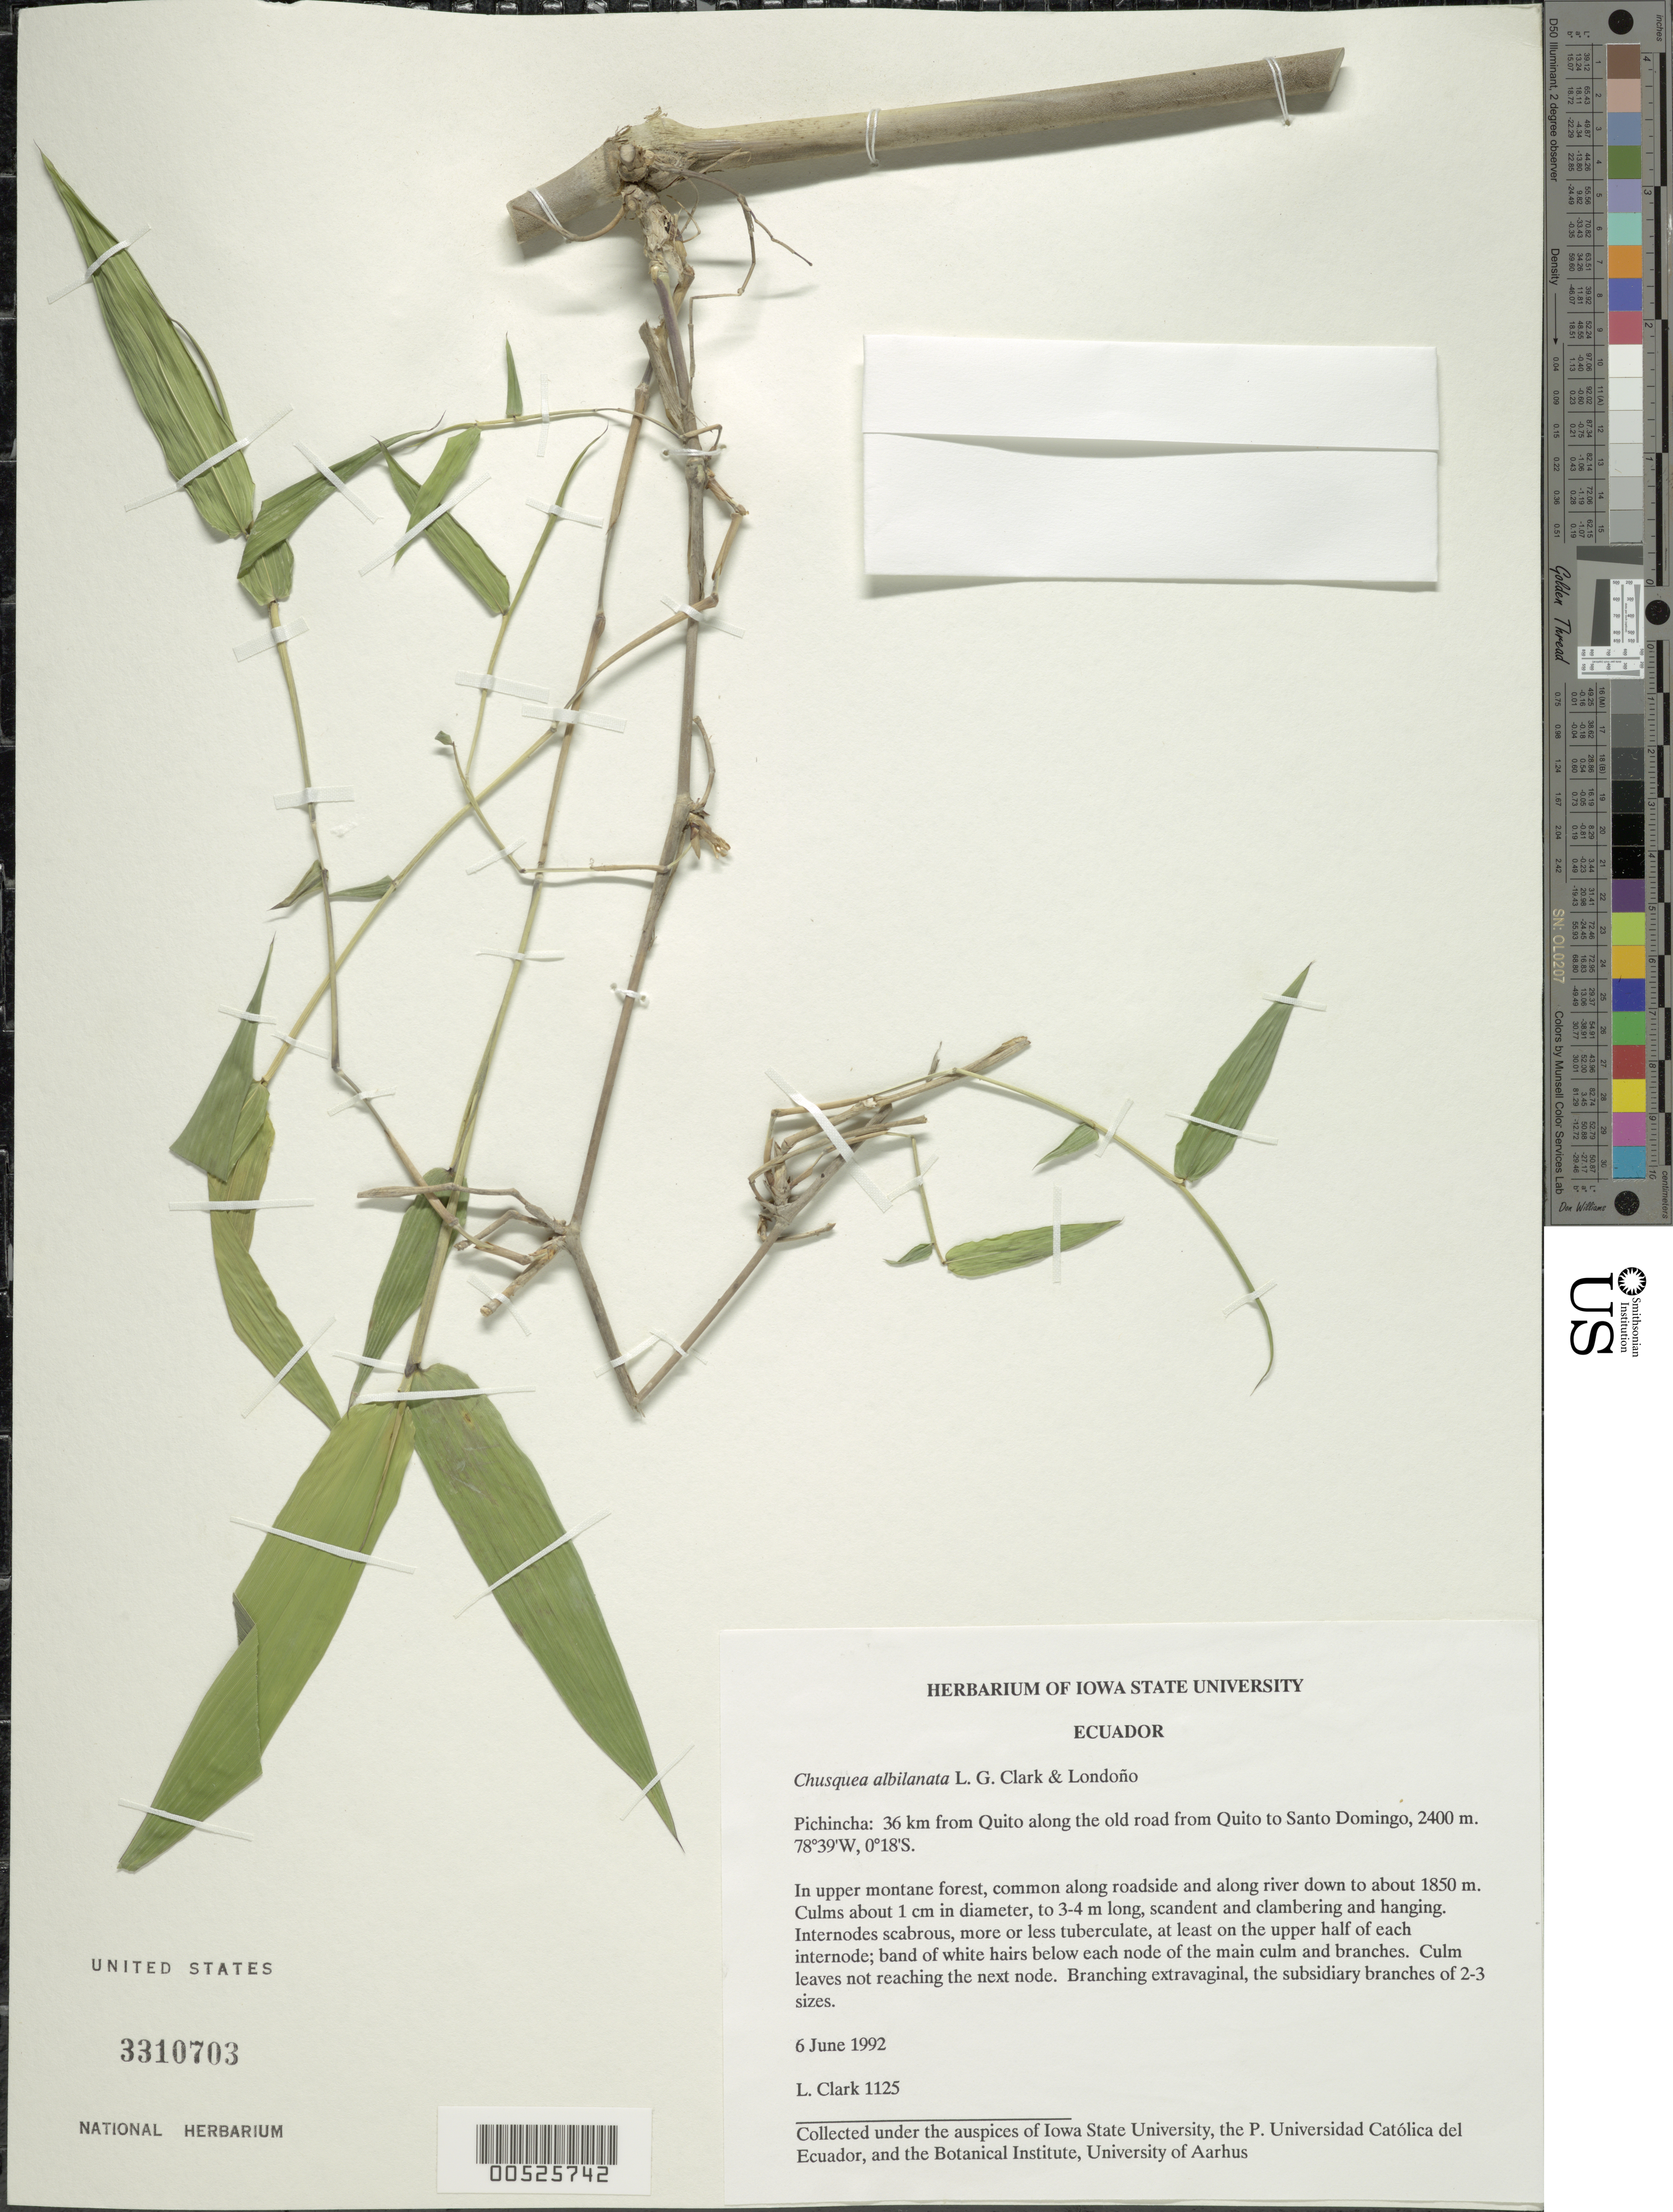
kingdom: Plantae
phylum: Tracheophyta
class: Liliopsida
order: Poales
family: Poaceae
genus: Chusquea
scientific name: Chusquea albilanata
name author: L.G. Clark & Londoño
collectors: L. G. Clark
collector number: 1125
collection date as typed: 06 Jun 1992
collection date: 1992-06-06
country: Ecuador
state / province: Pichincha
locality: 36 km from quito along the old road from quito to Santo Domingo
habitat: In upper montane forest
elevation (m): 2400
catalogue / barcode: US 3310703